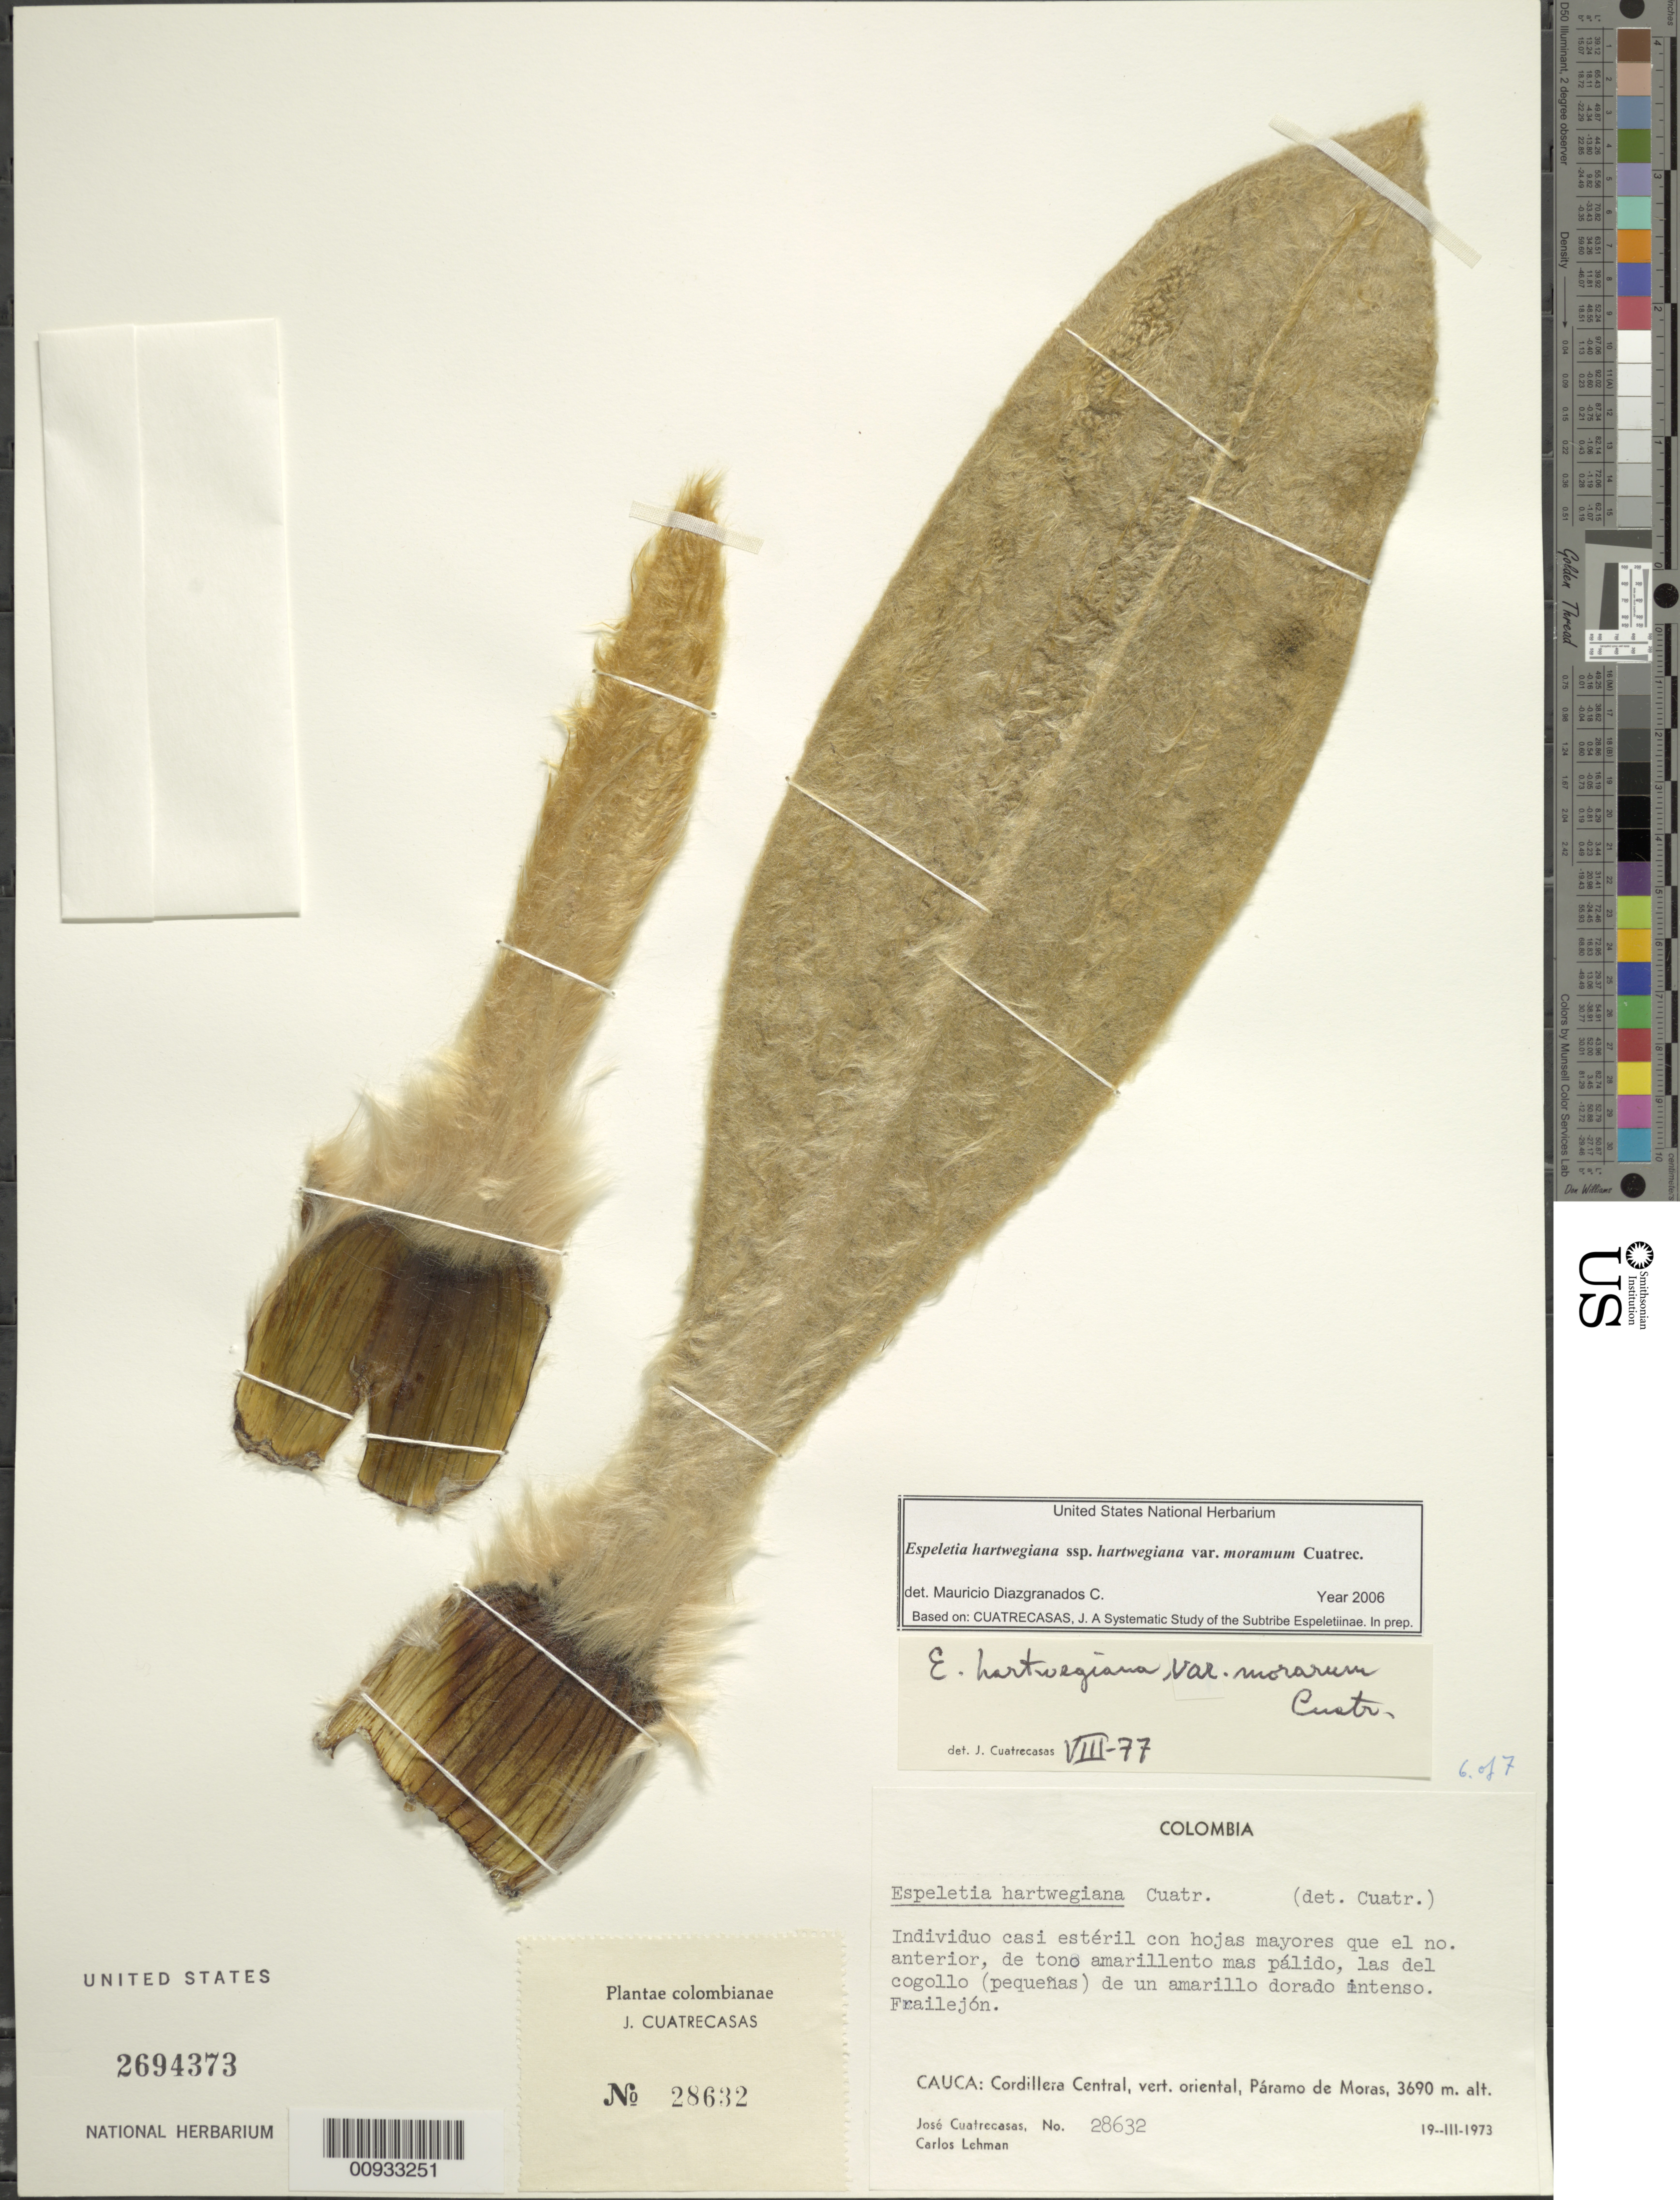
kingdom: Plantae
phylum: Tracheophyta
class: Magnoliopsida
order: Asterales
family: Asteraceae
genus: Espeletia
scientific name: Espeletia hartwegiana var. morarum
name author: Cuatrec.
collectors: J. Cuatrecasas & C. Lehman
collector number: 28632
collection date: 1973-03-19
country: Colombia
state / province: Cauca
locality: Cordillera Central, vert. oriental, Paramo de Moras.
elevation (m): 3690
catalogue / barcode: US 2694373